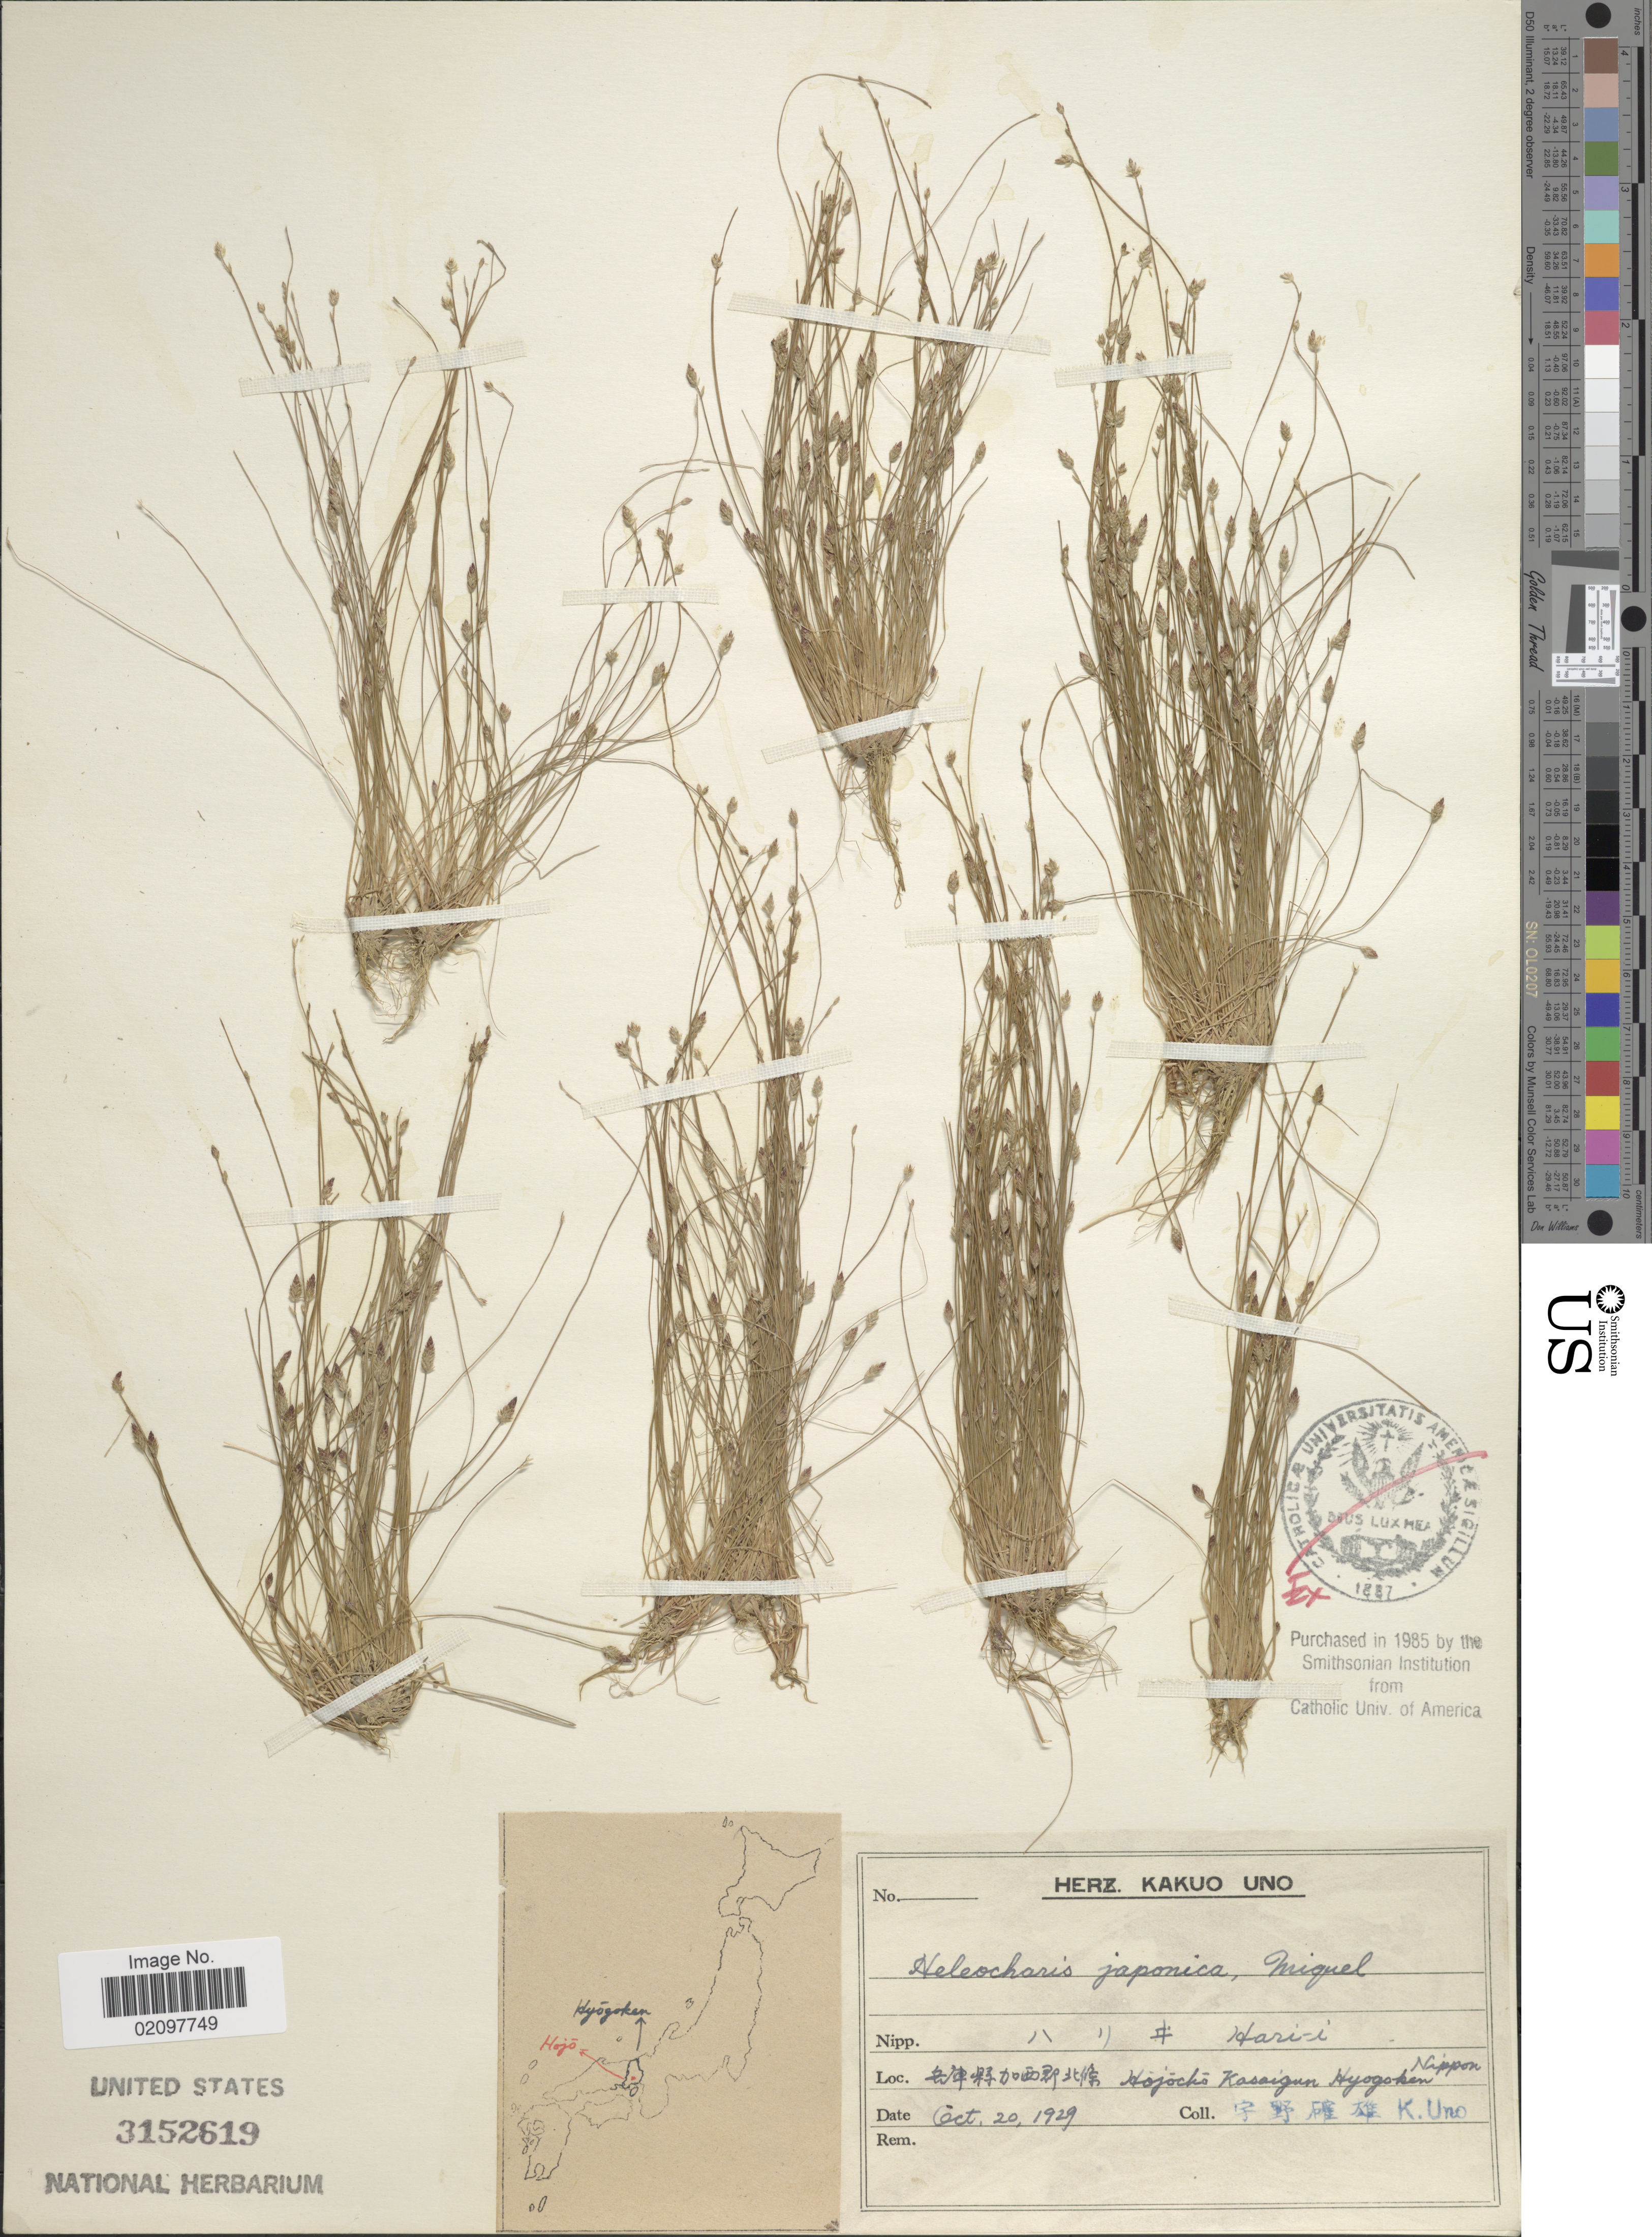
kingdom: Plantae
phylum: Tracheophyta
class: Liliopsida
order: Poales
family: Cyperaceae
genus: Eleocharis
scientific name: Eleocharis pellucida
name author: J. Presl & C. Presl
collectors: K. Uno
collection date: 1929-10-20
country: Japan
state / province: Hyogo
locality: Hojocko Kasaigun Hyogoken Nippon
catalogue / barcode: US 3152619